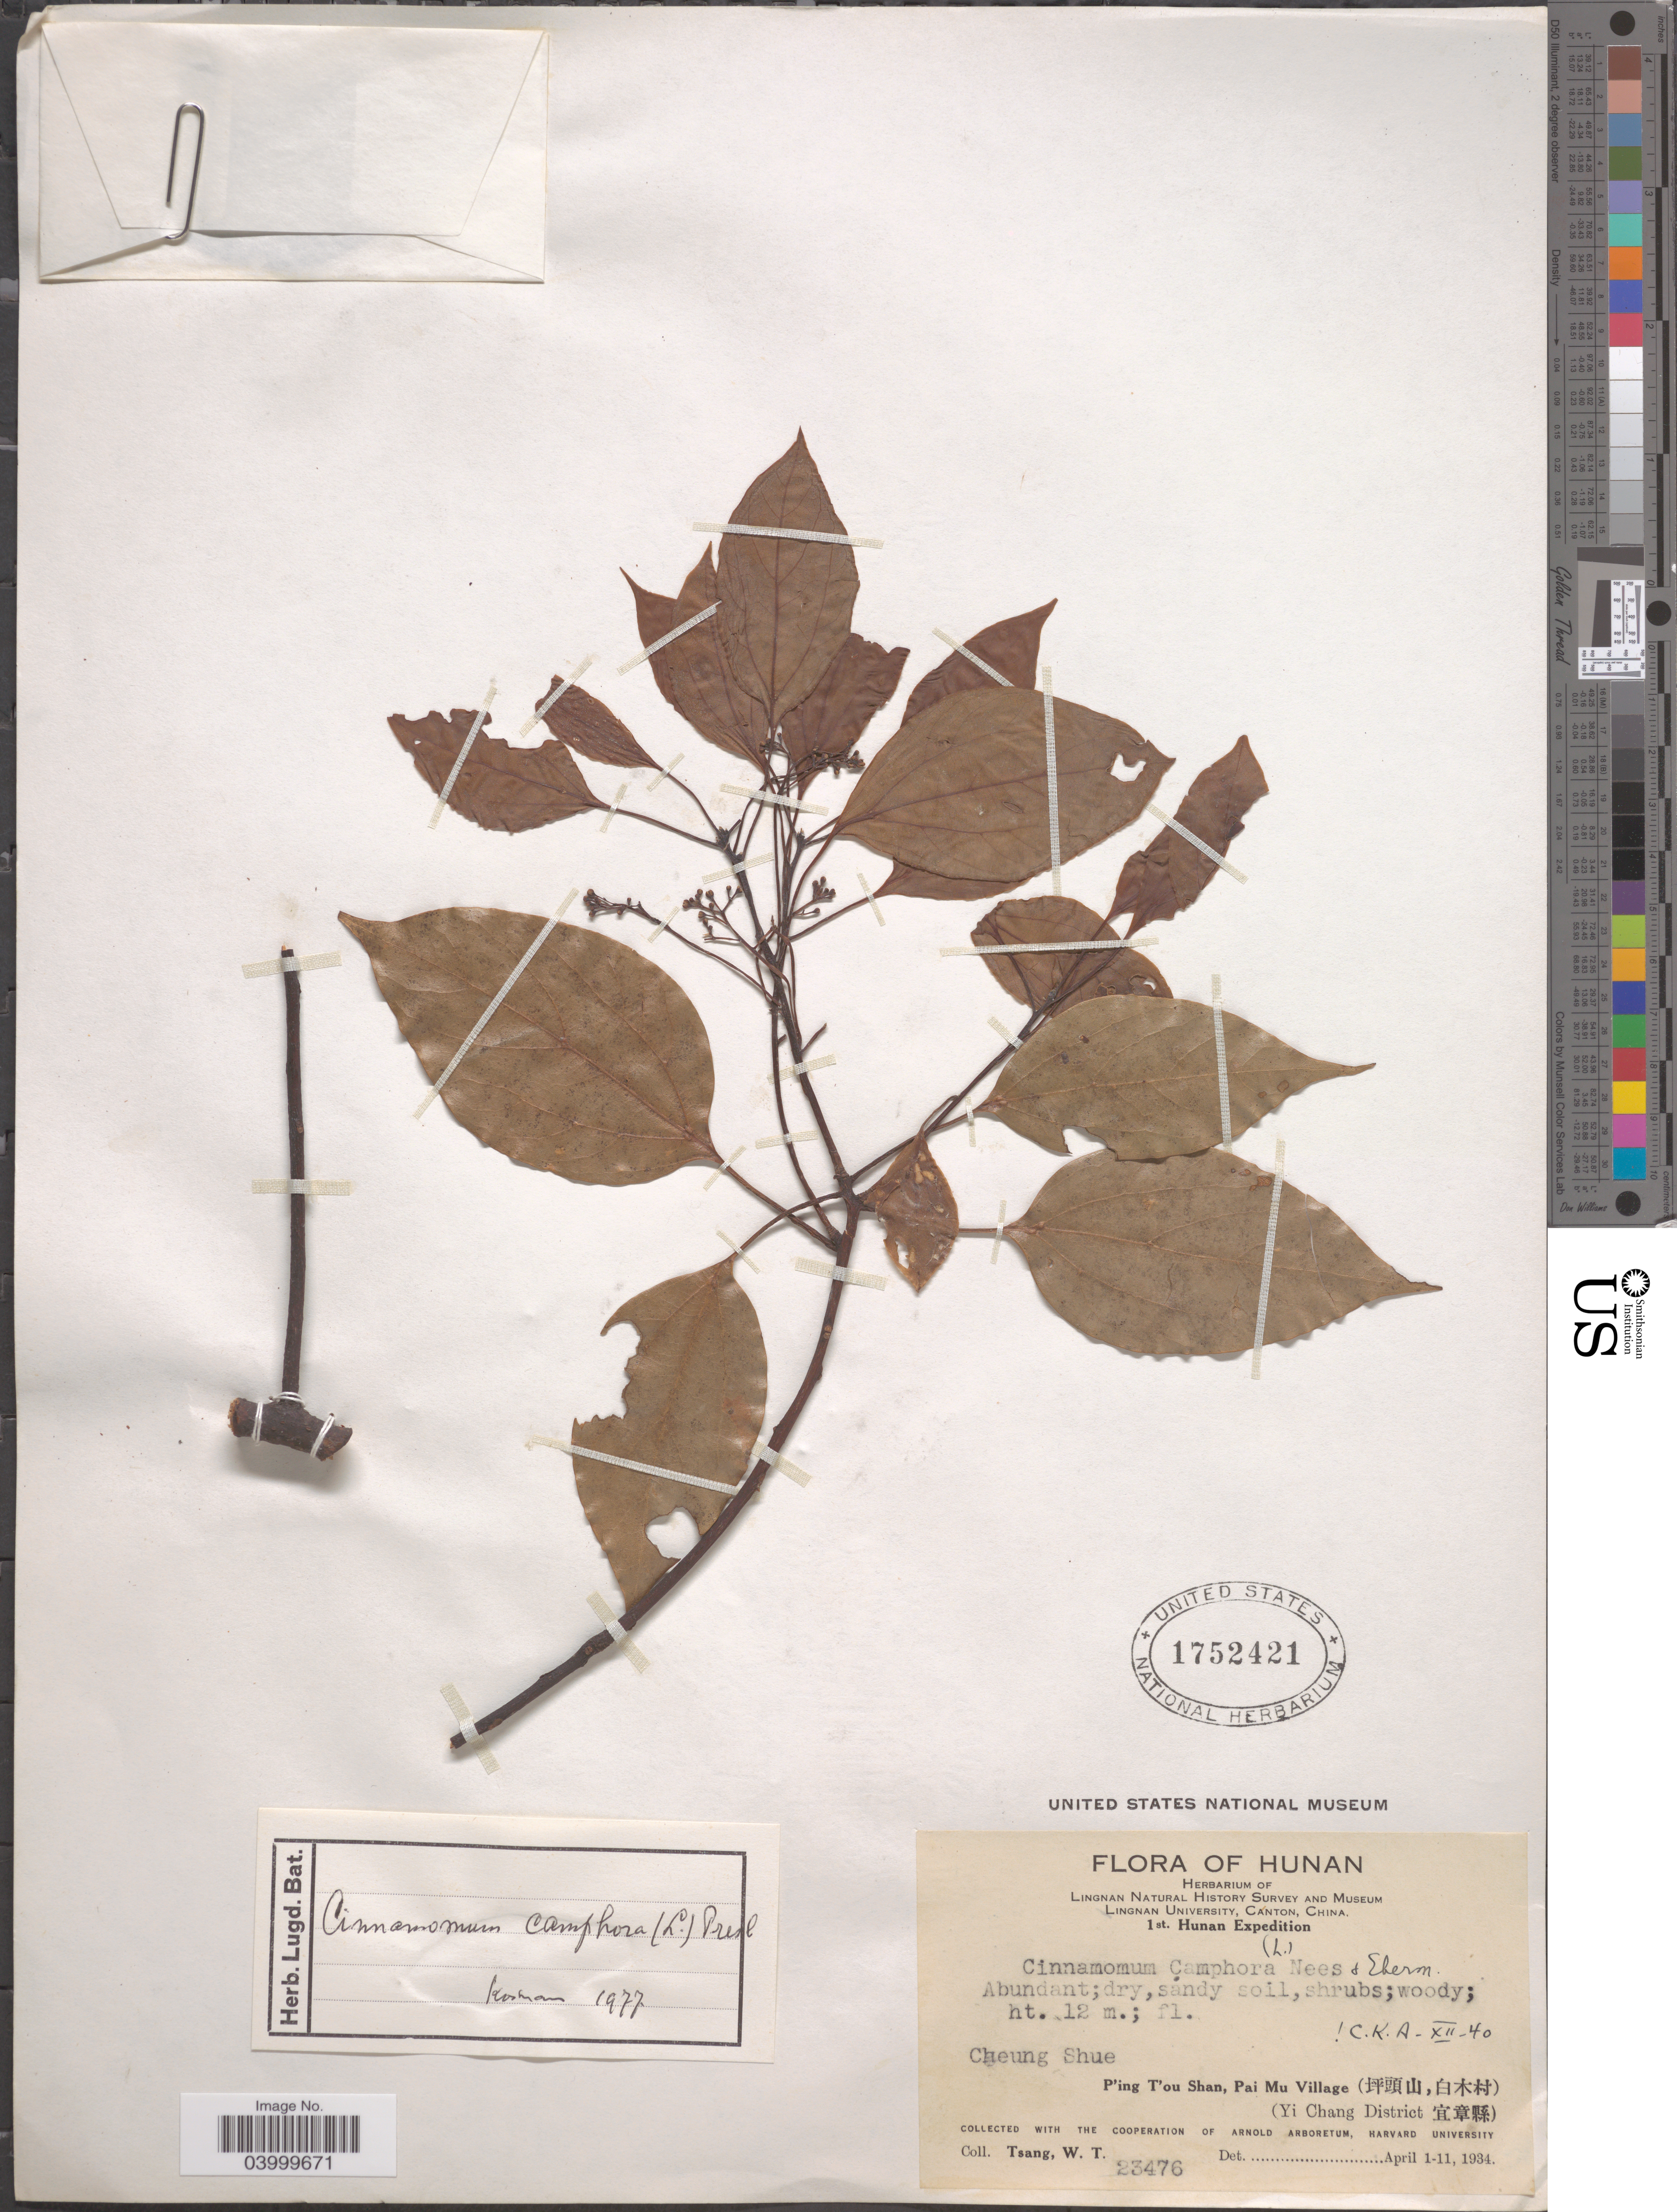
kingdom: Plantae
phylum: Tracheophyta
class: Magnoliopsida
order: Laurales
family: Lauraceae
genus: Cinnamomum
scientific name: Cinnamomum camphora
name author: (L.) J. Presl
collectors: W. T. Tsang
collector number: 23476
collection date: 1934-04-01/1934-04-11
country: China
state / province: Hunan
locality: Cheung Shue. P'ing T'ou Shan, Pai Mu Village (X). (Yi Chang District X).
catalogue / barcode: US 1752421